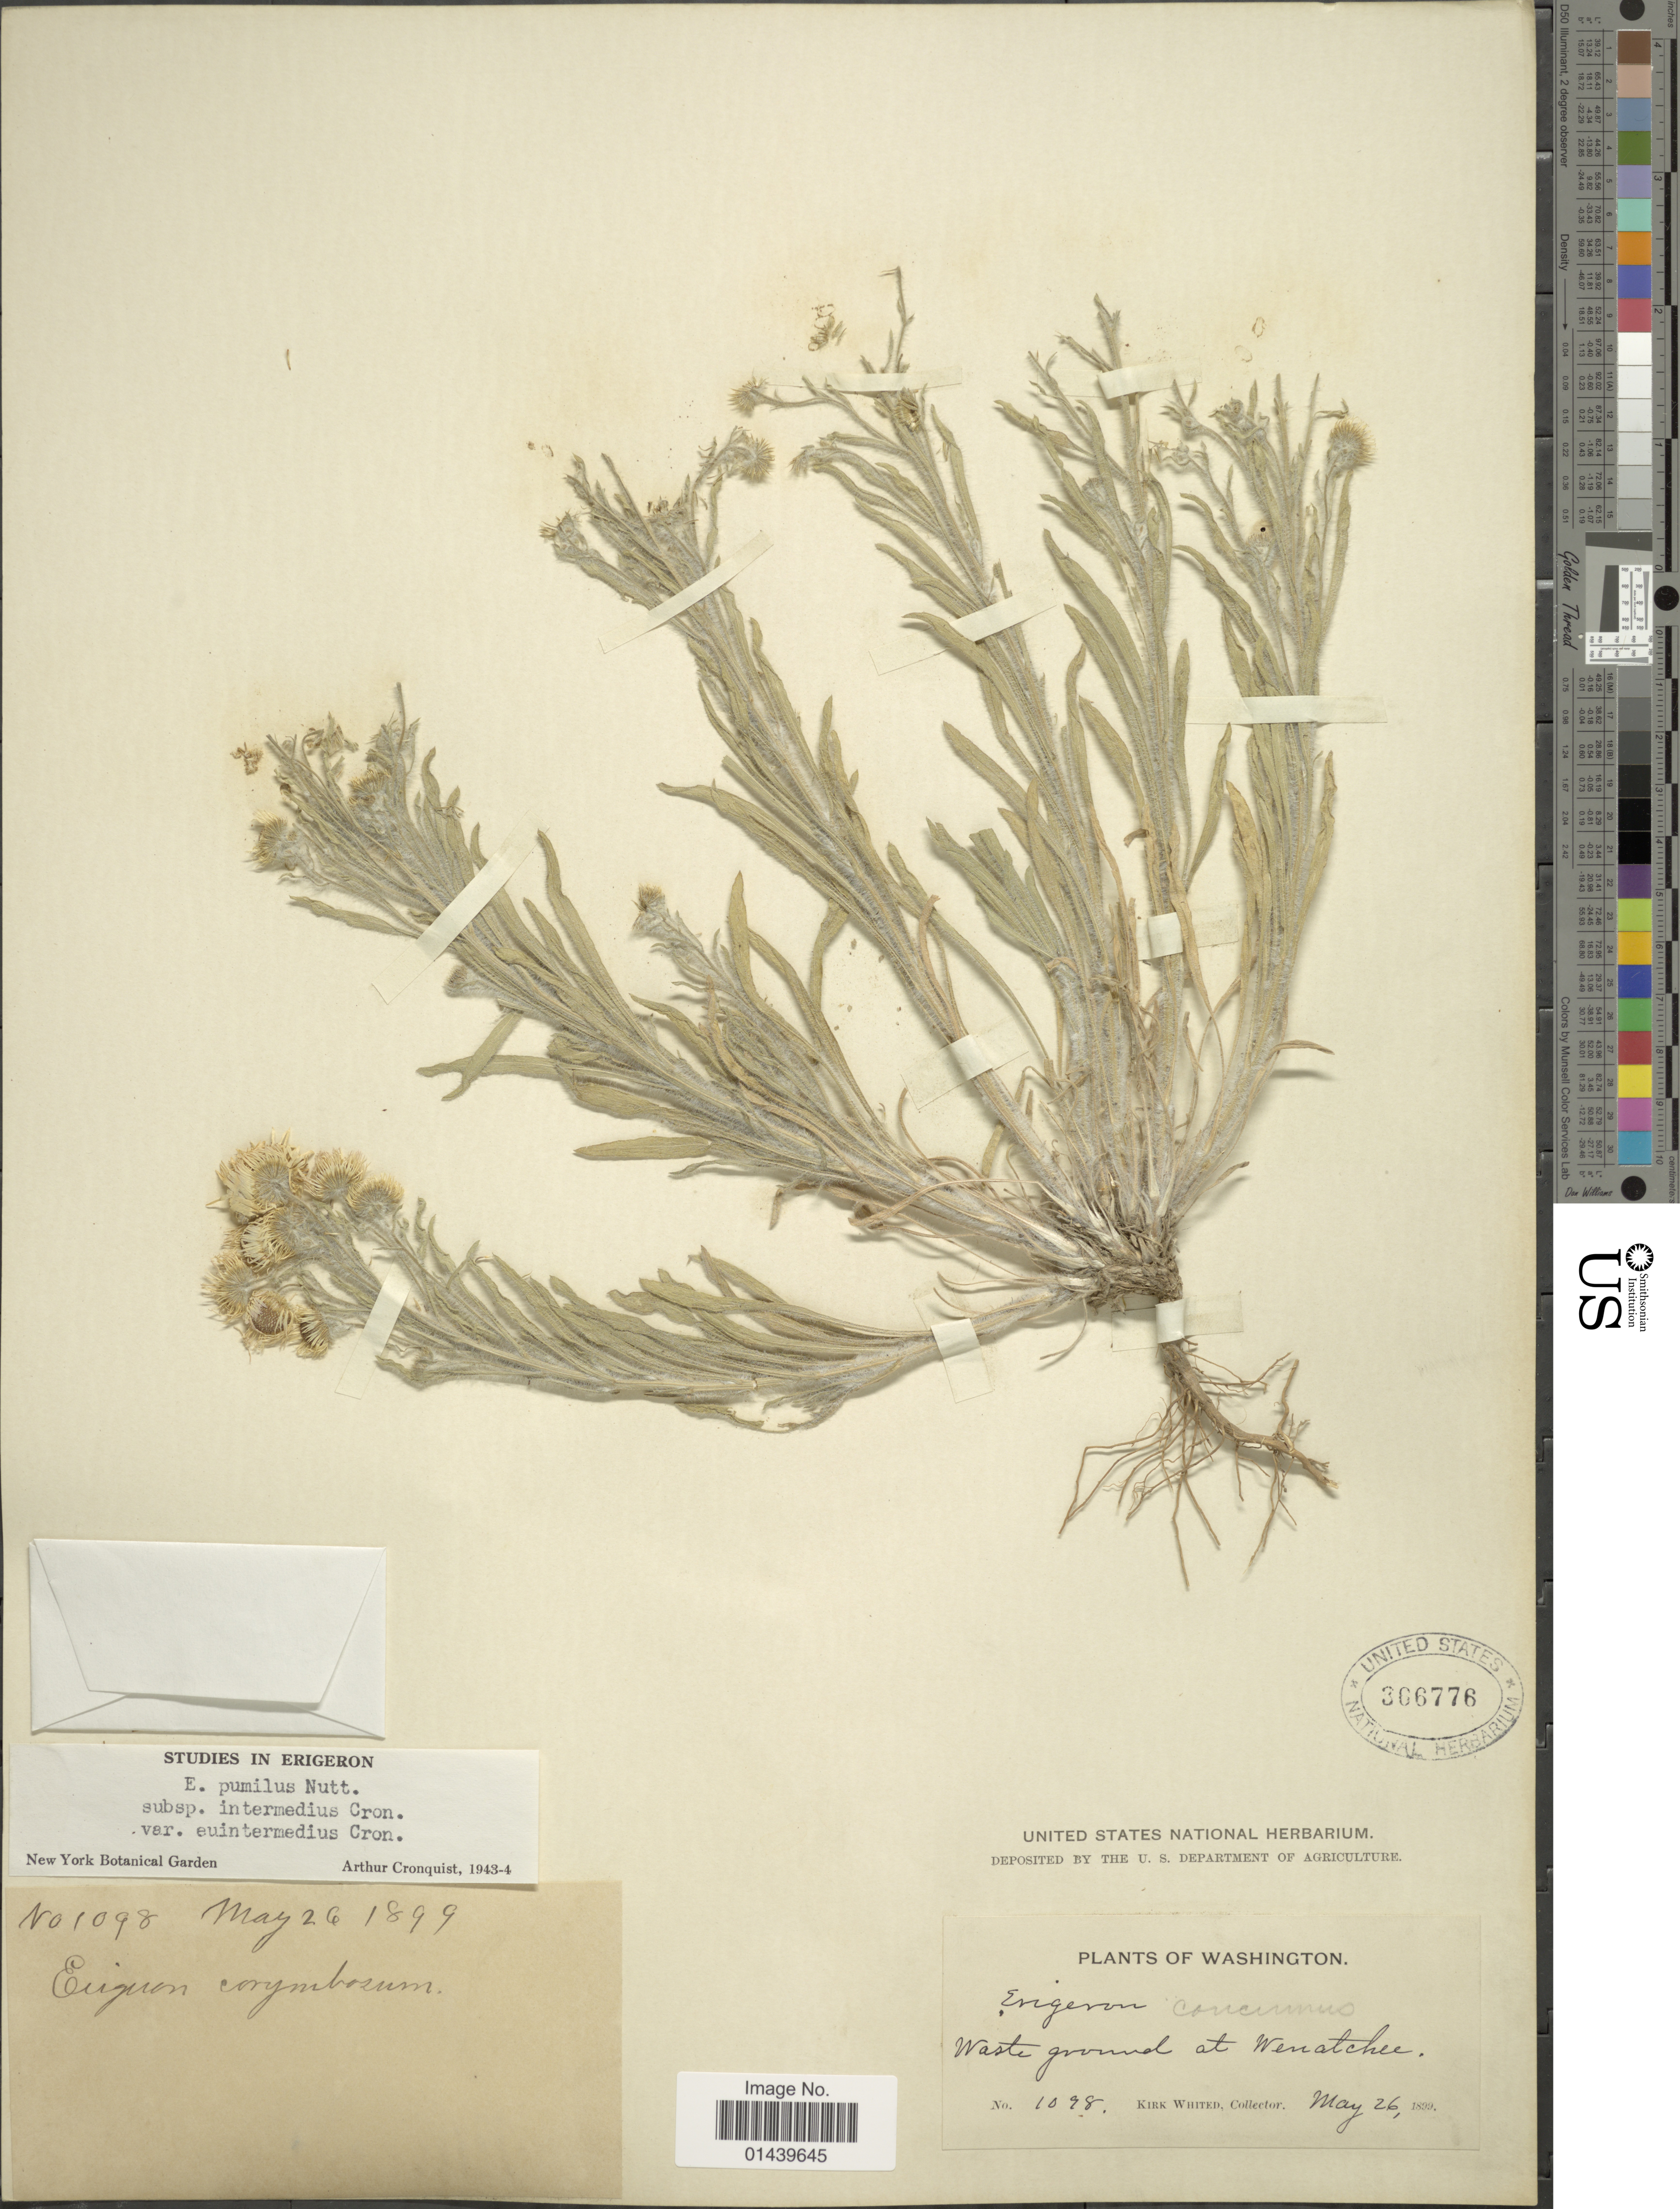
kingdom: Plantae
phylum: Tracheophyta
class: Magnoliopsida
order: Asterales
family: Asteraceae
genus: Erigeron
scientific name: Erigeron pumilus subsp. intermedius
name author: Cronq.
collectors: K. Whited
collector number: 1098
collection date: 1899-05-26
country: United States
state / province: Washington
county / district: Chelan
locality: Waste ground at Wenatchee.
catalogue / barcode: US 366776